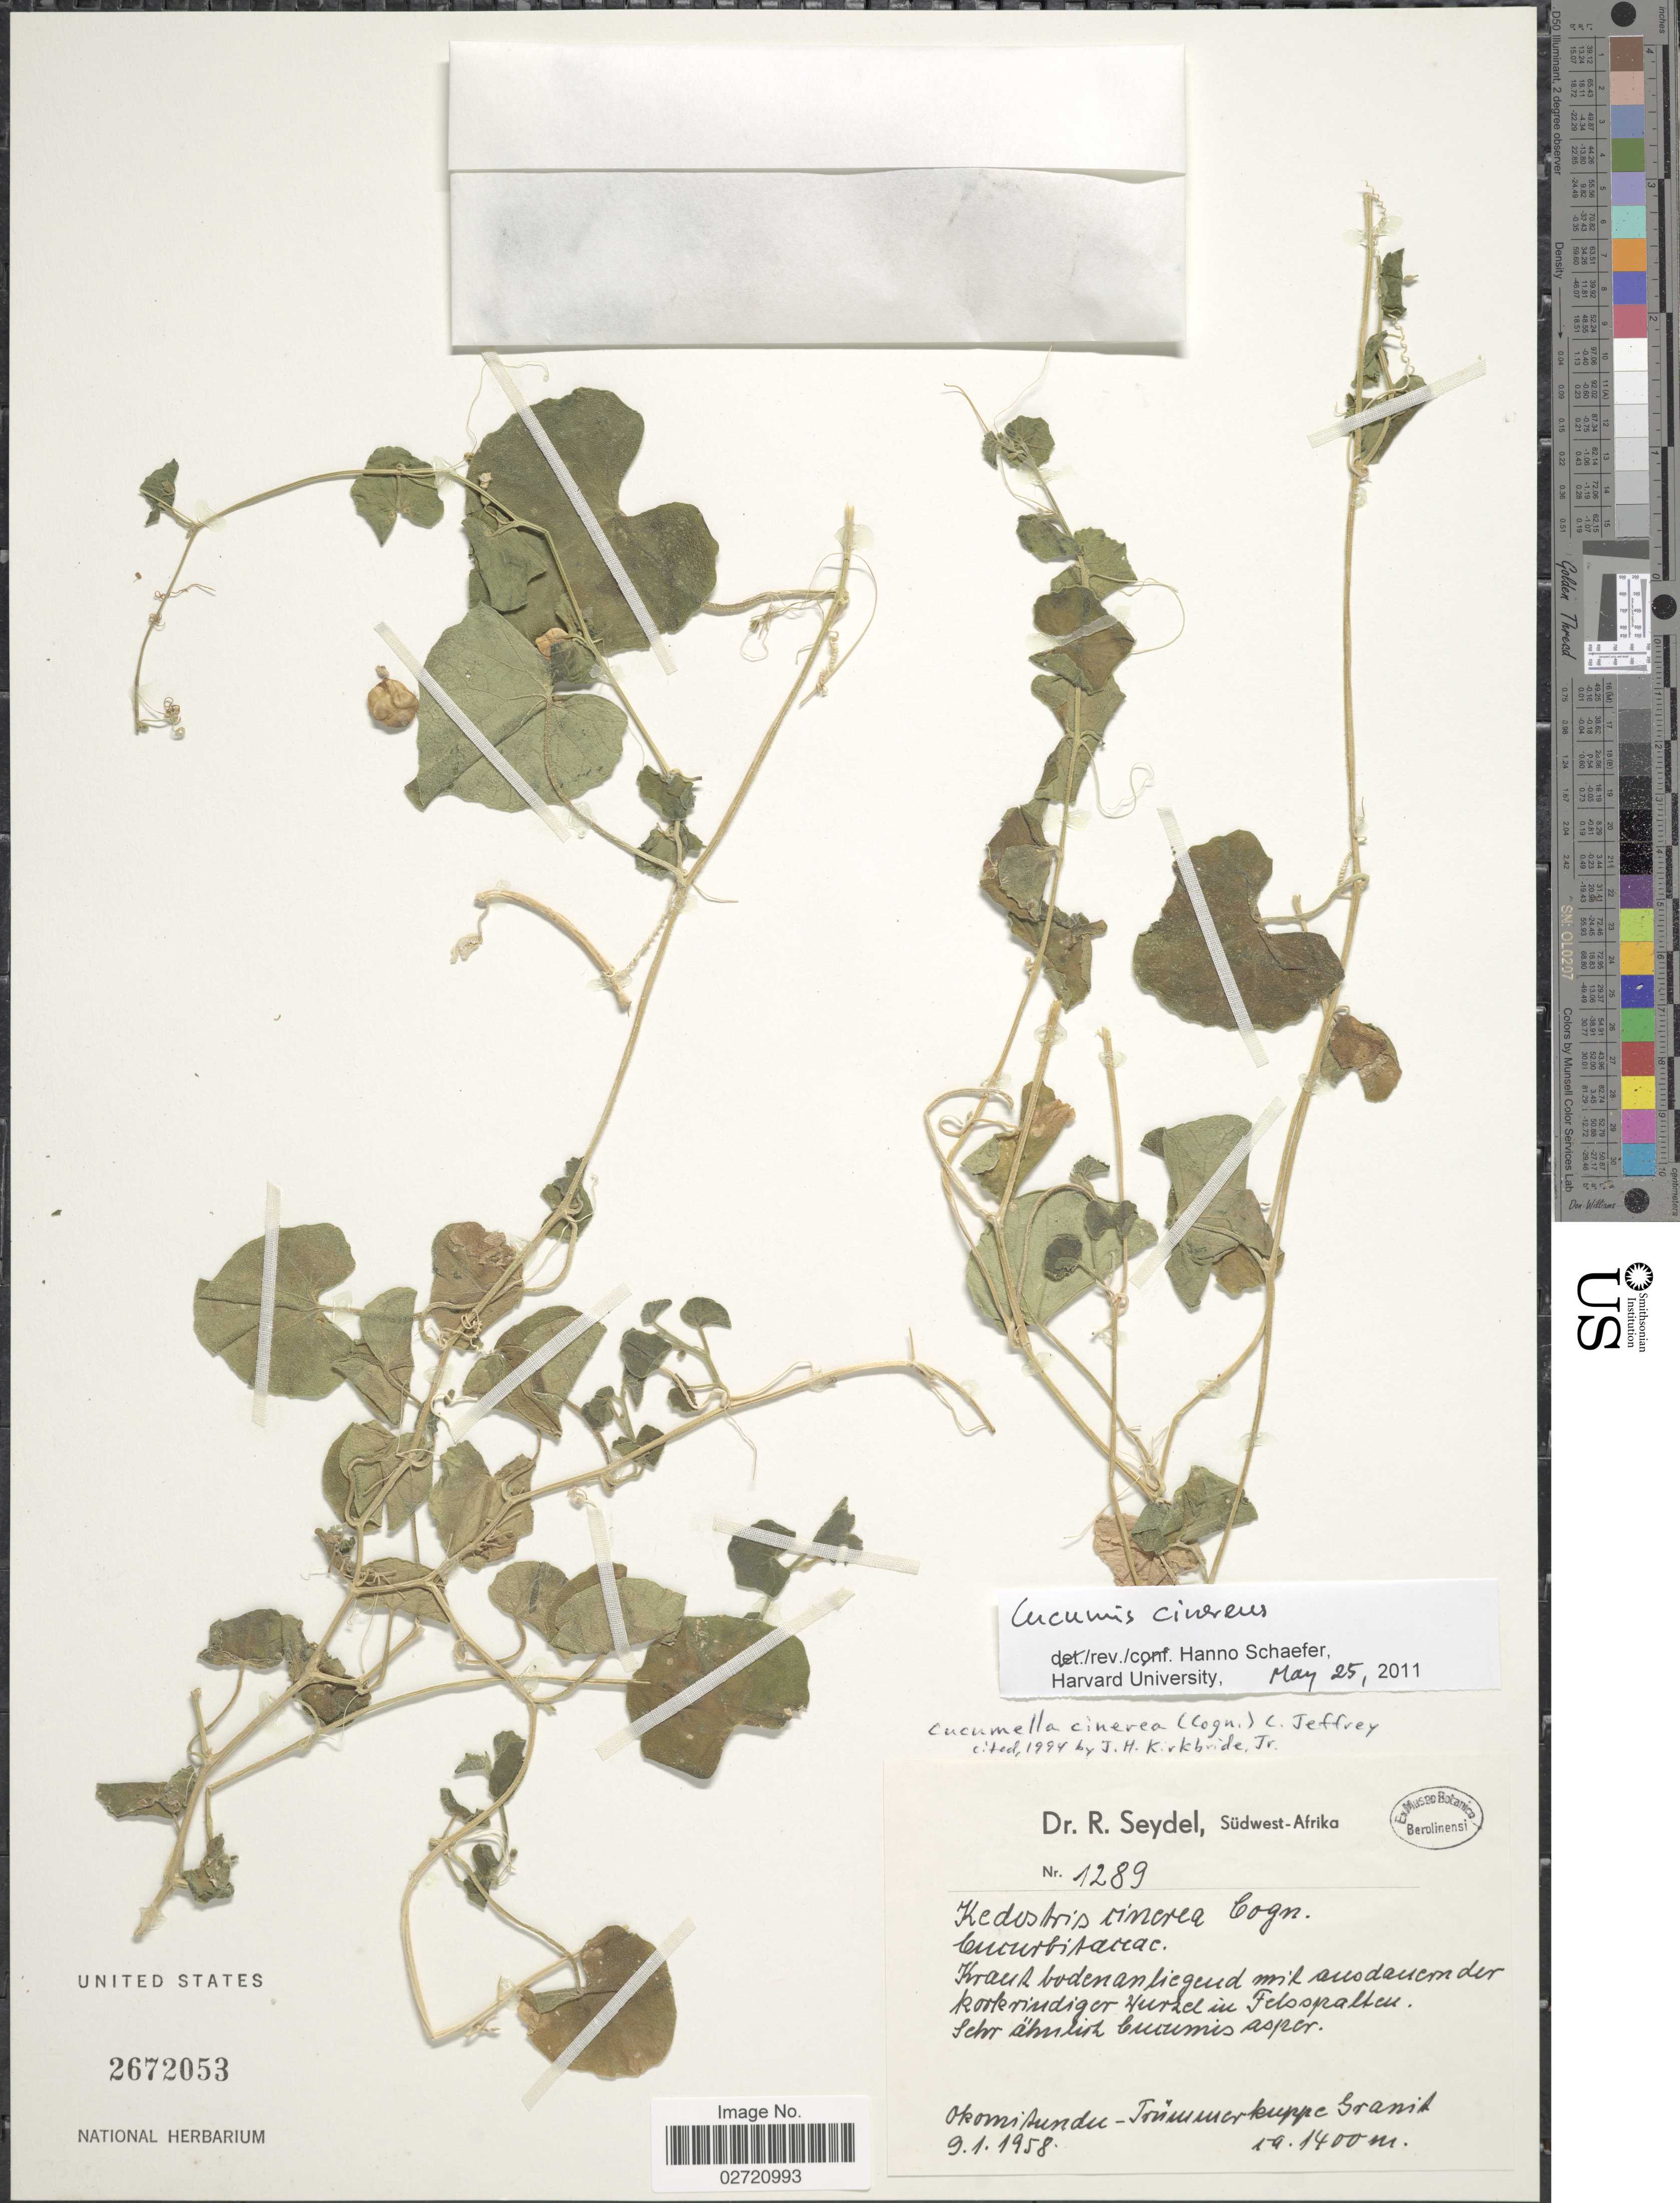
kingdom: Plantae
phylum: Tracheophyta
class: Magnoliopsida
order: Cucurbitales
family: Cucurbitaceae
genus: Cucumis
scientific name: Cucumis cinereus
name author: (Cogn.) Ghebret. & Thulin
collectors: R. Seydel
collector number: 1289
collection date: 1958-01-09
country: Namibia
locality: Sudwest-Afrika. Okomitundu - Trummerkuppe Granit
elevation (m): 1400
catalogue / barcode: US 2672053